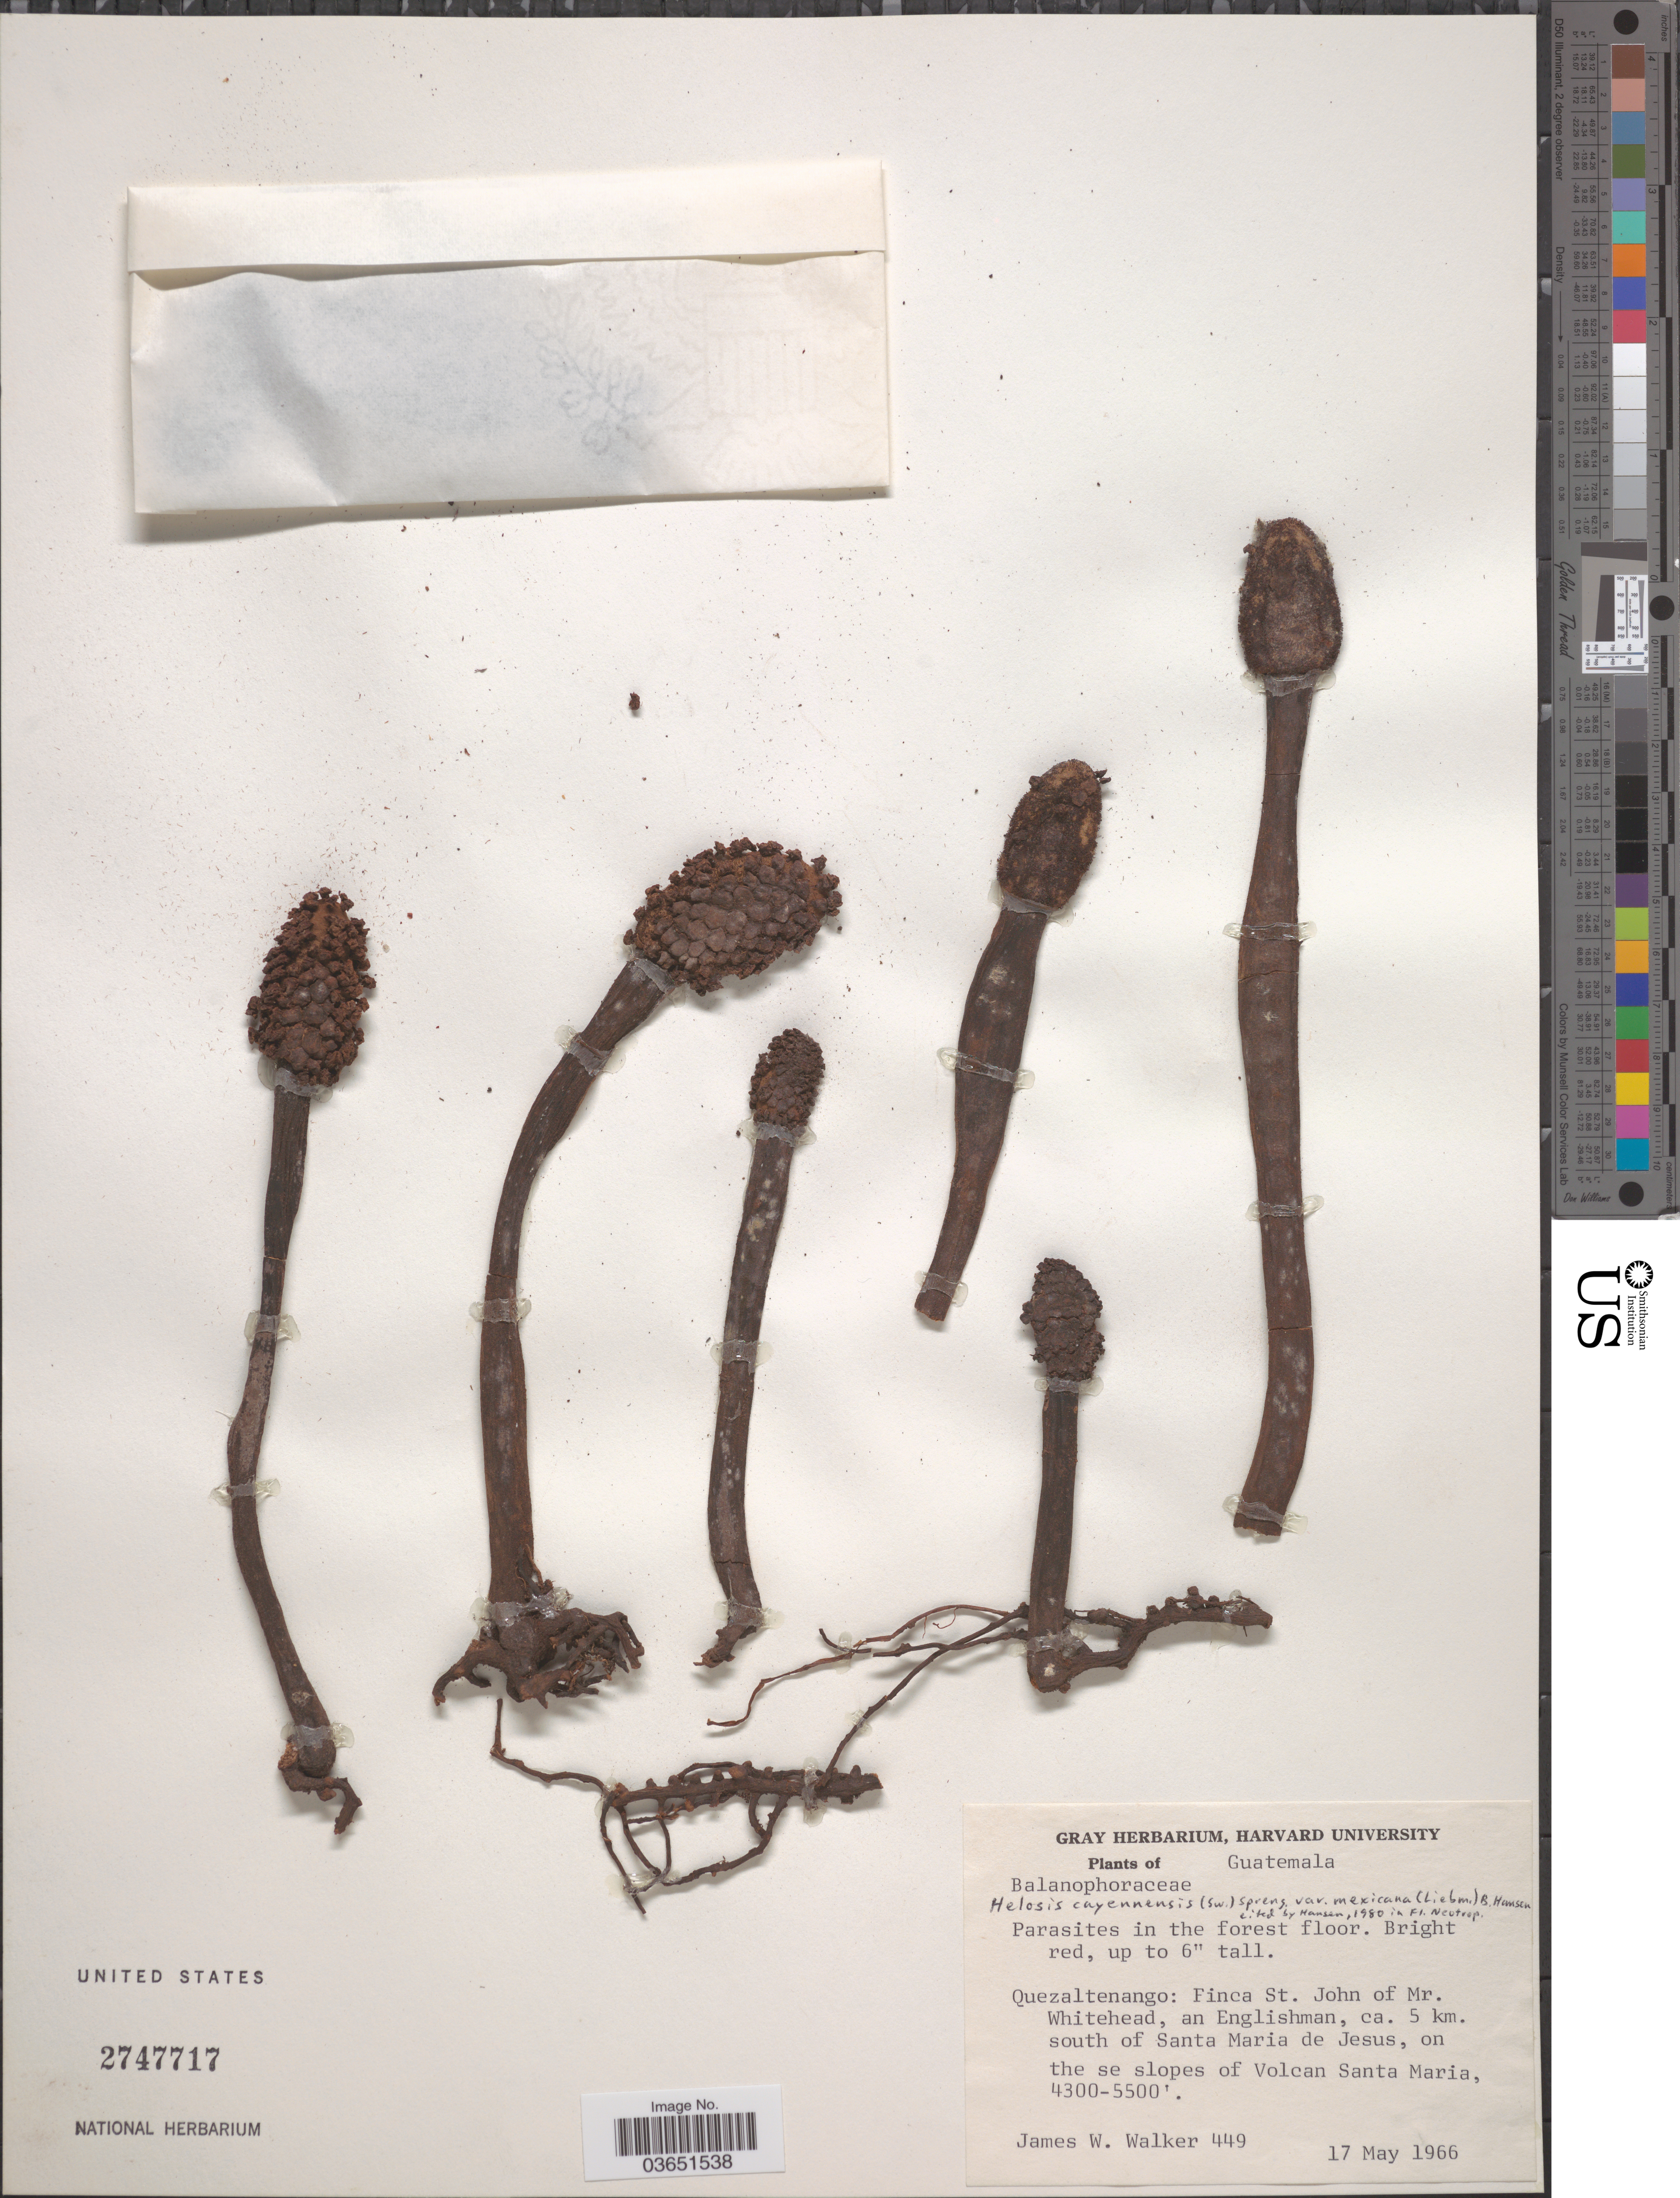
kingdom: Plantae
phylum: Tracheophyta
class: Magnoliopsida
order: Santalales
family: Balanophoraceae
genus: Helosis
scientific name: Helosis cayanensis var. mexicana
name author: (Liebm.) B. Hansen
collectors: J. W. Walker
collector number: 449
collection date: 1966-05-17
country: Guatemala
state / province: Quetzaltenango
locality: Finca St. John of Mr. Whitehead, an Englishman, ca. 5 km. south of Santa Maria de Jesus, on the se slopes of Volcan Santa Maria.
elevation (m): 1311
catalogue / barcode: US 2747717